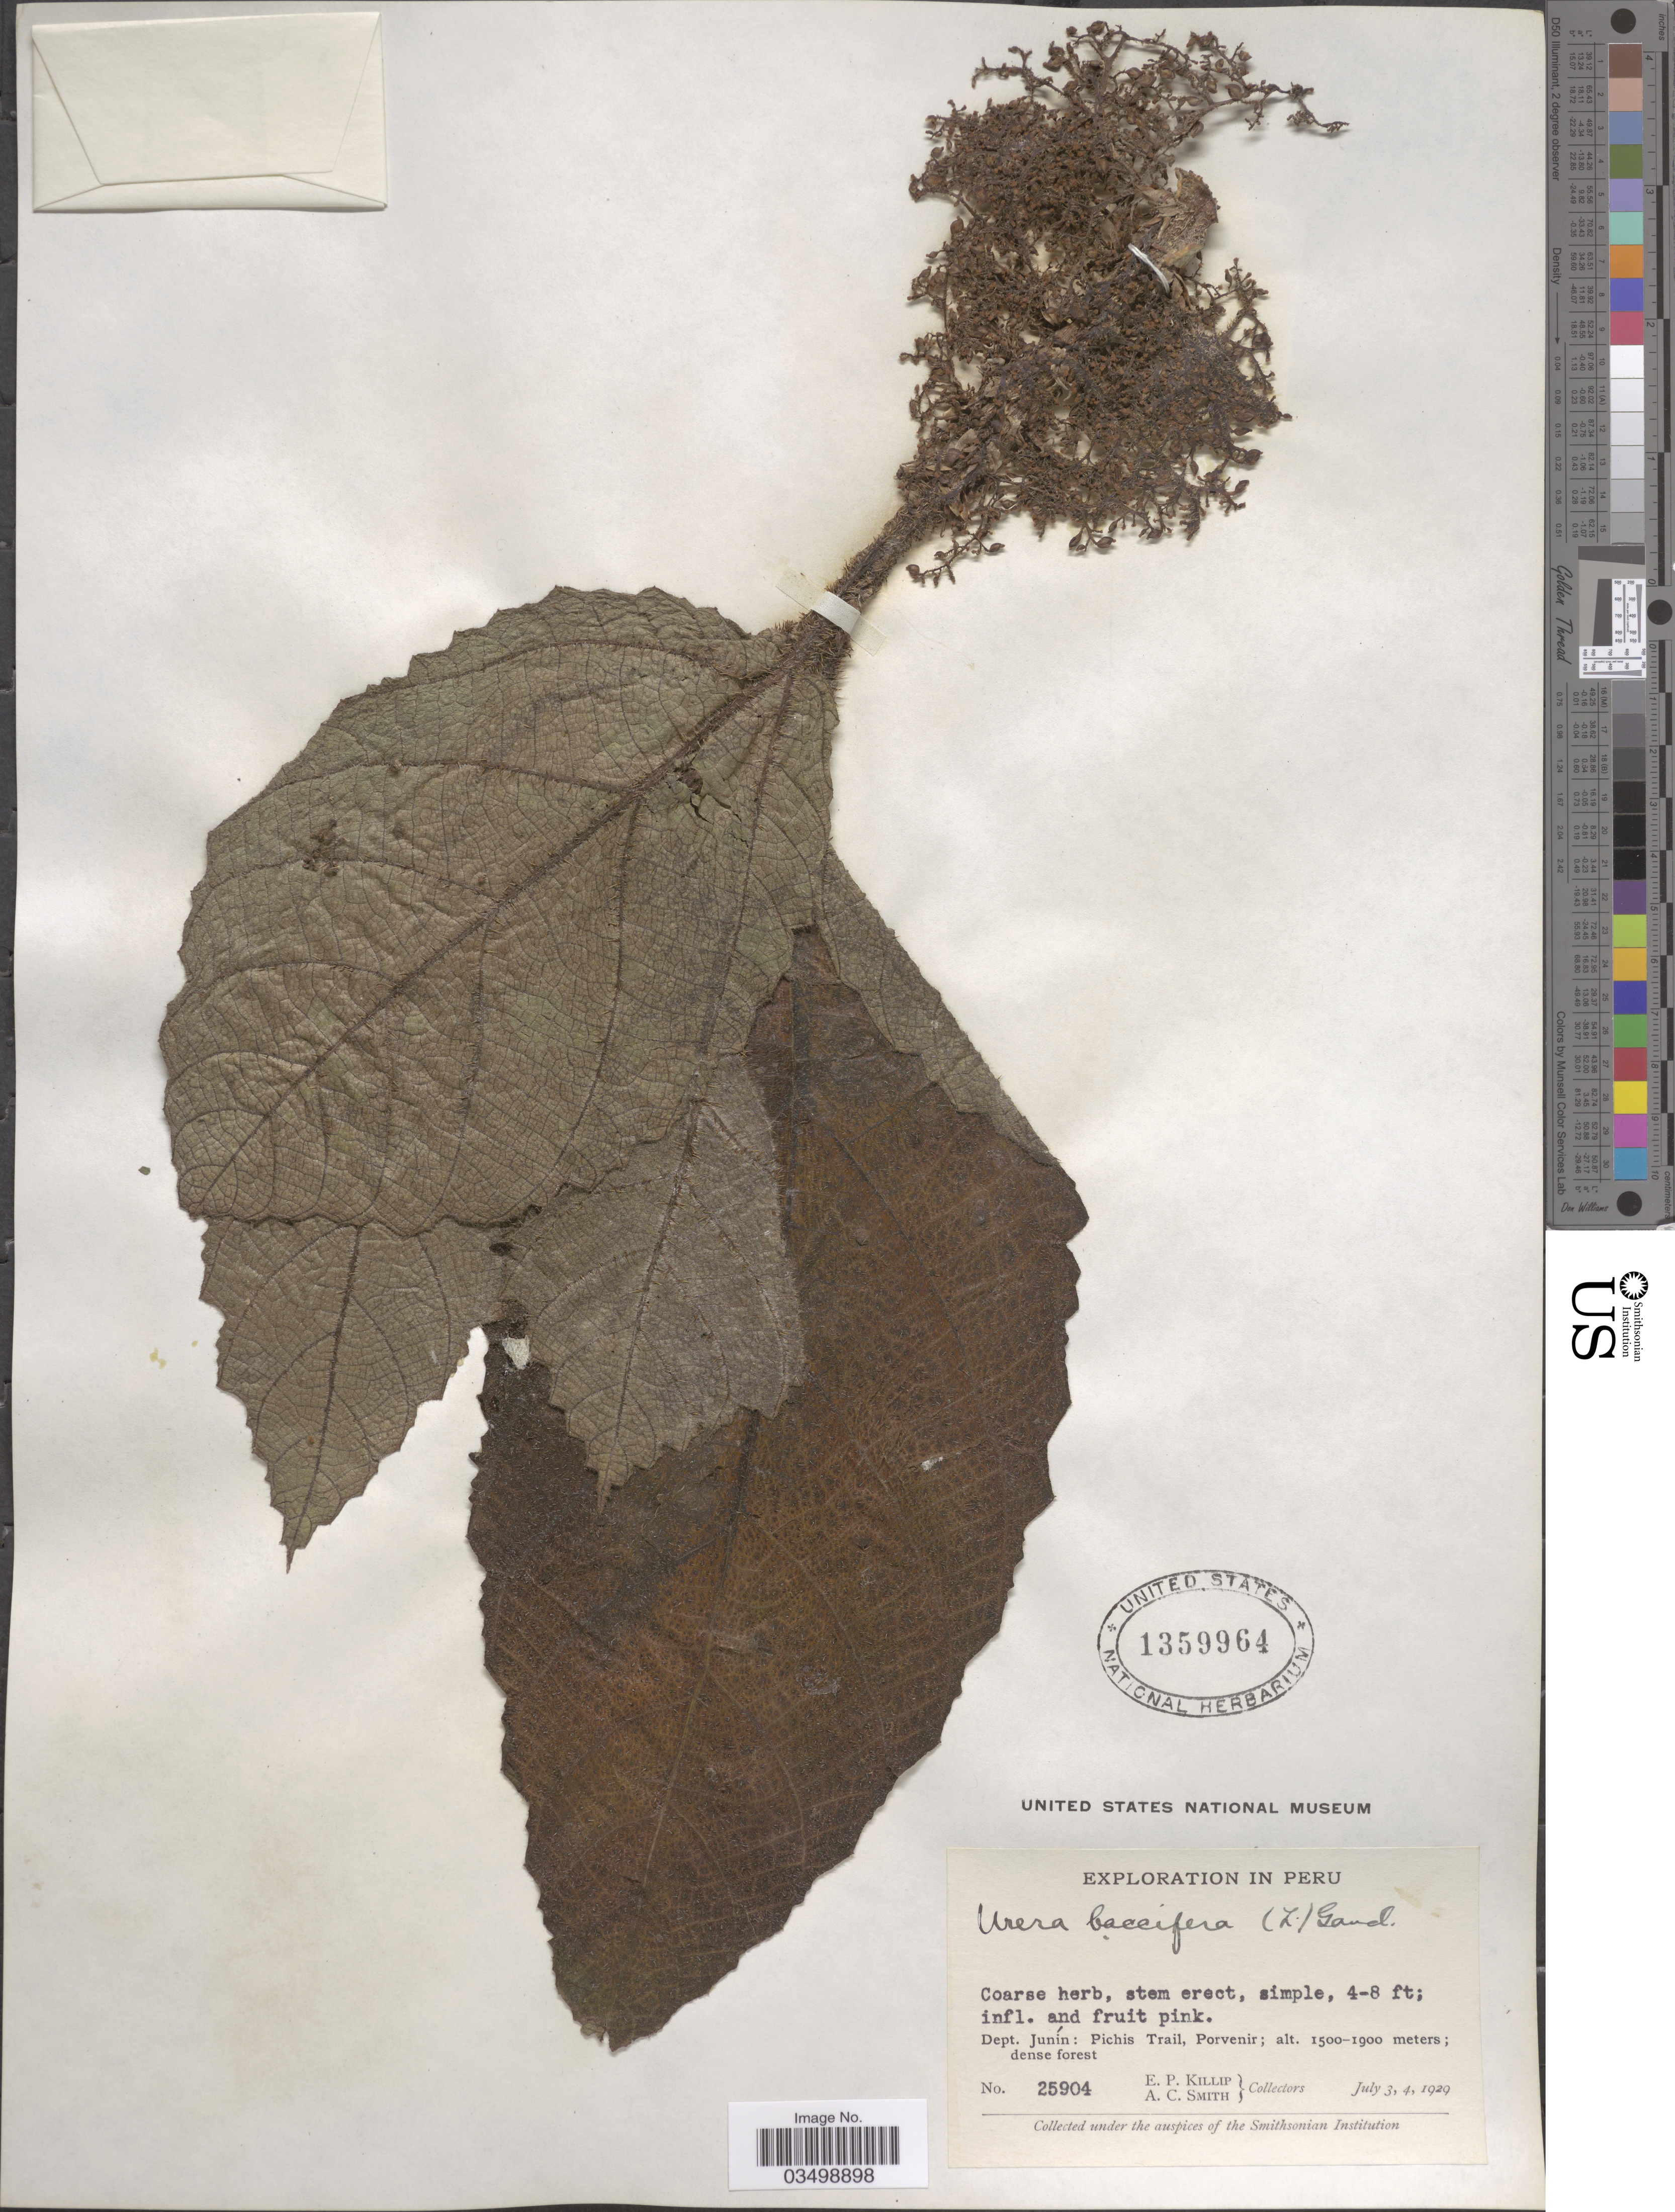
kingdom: Plantae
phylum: Tracheophyta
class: Magnoliopsida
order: Rosales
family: Urticaceae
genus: Urera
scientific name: Urera baccifera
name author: (L.) Gaudich. ex Wedd.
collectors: E. P. Killip & A. C. Smith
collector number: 25904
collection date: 1929-07-03/1929-07-04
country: Peru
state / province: Junín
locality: Dept. Junín: Pichis Trail, Porvenir.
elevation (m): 1500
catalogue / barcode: US 1359964